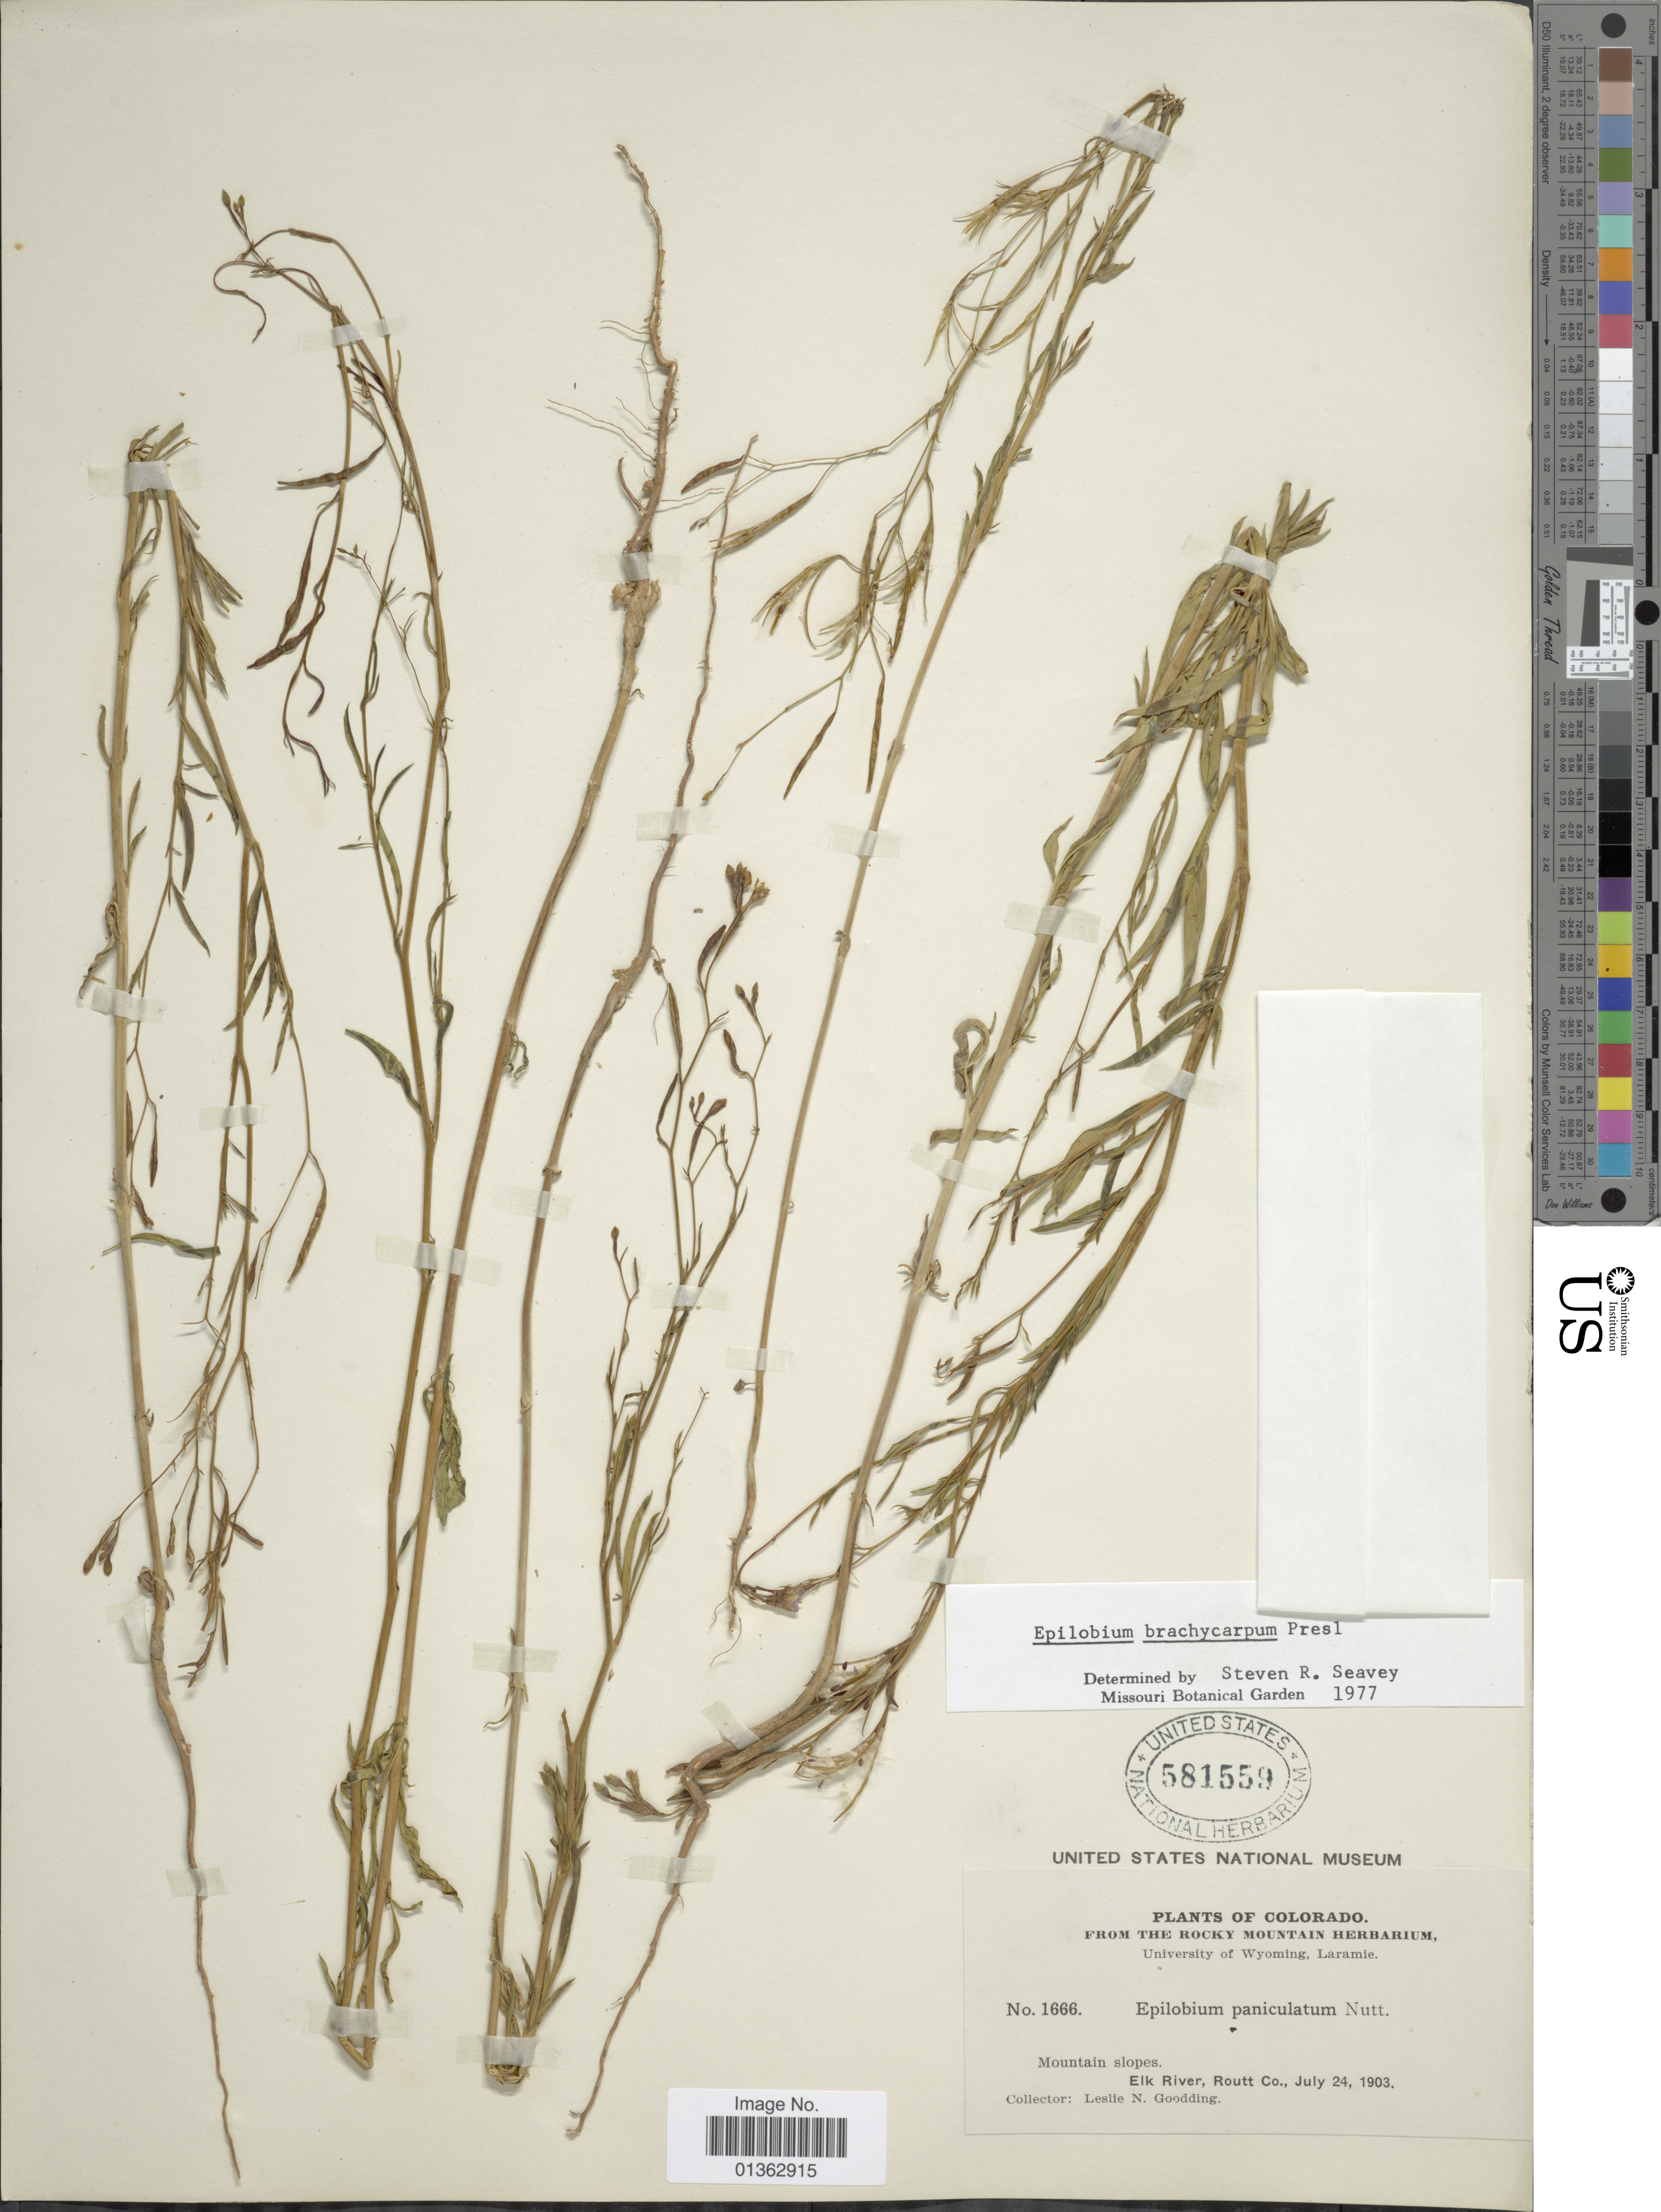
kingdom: Plantae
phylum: Tracheophyta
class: Magnoliopsida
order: Myrtales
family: Onagraceae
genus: Epilobium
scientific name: Epilobium brachycarpum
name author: C. Presl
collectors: L. N. Goodding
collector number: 1666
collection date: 1903-07-24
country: United States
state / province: Colorado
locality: Mountain slopes. Elk River, Routt Co.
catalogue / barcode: US 581559